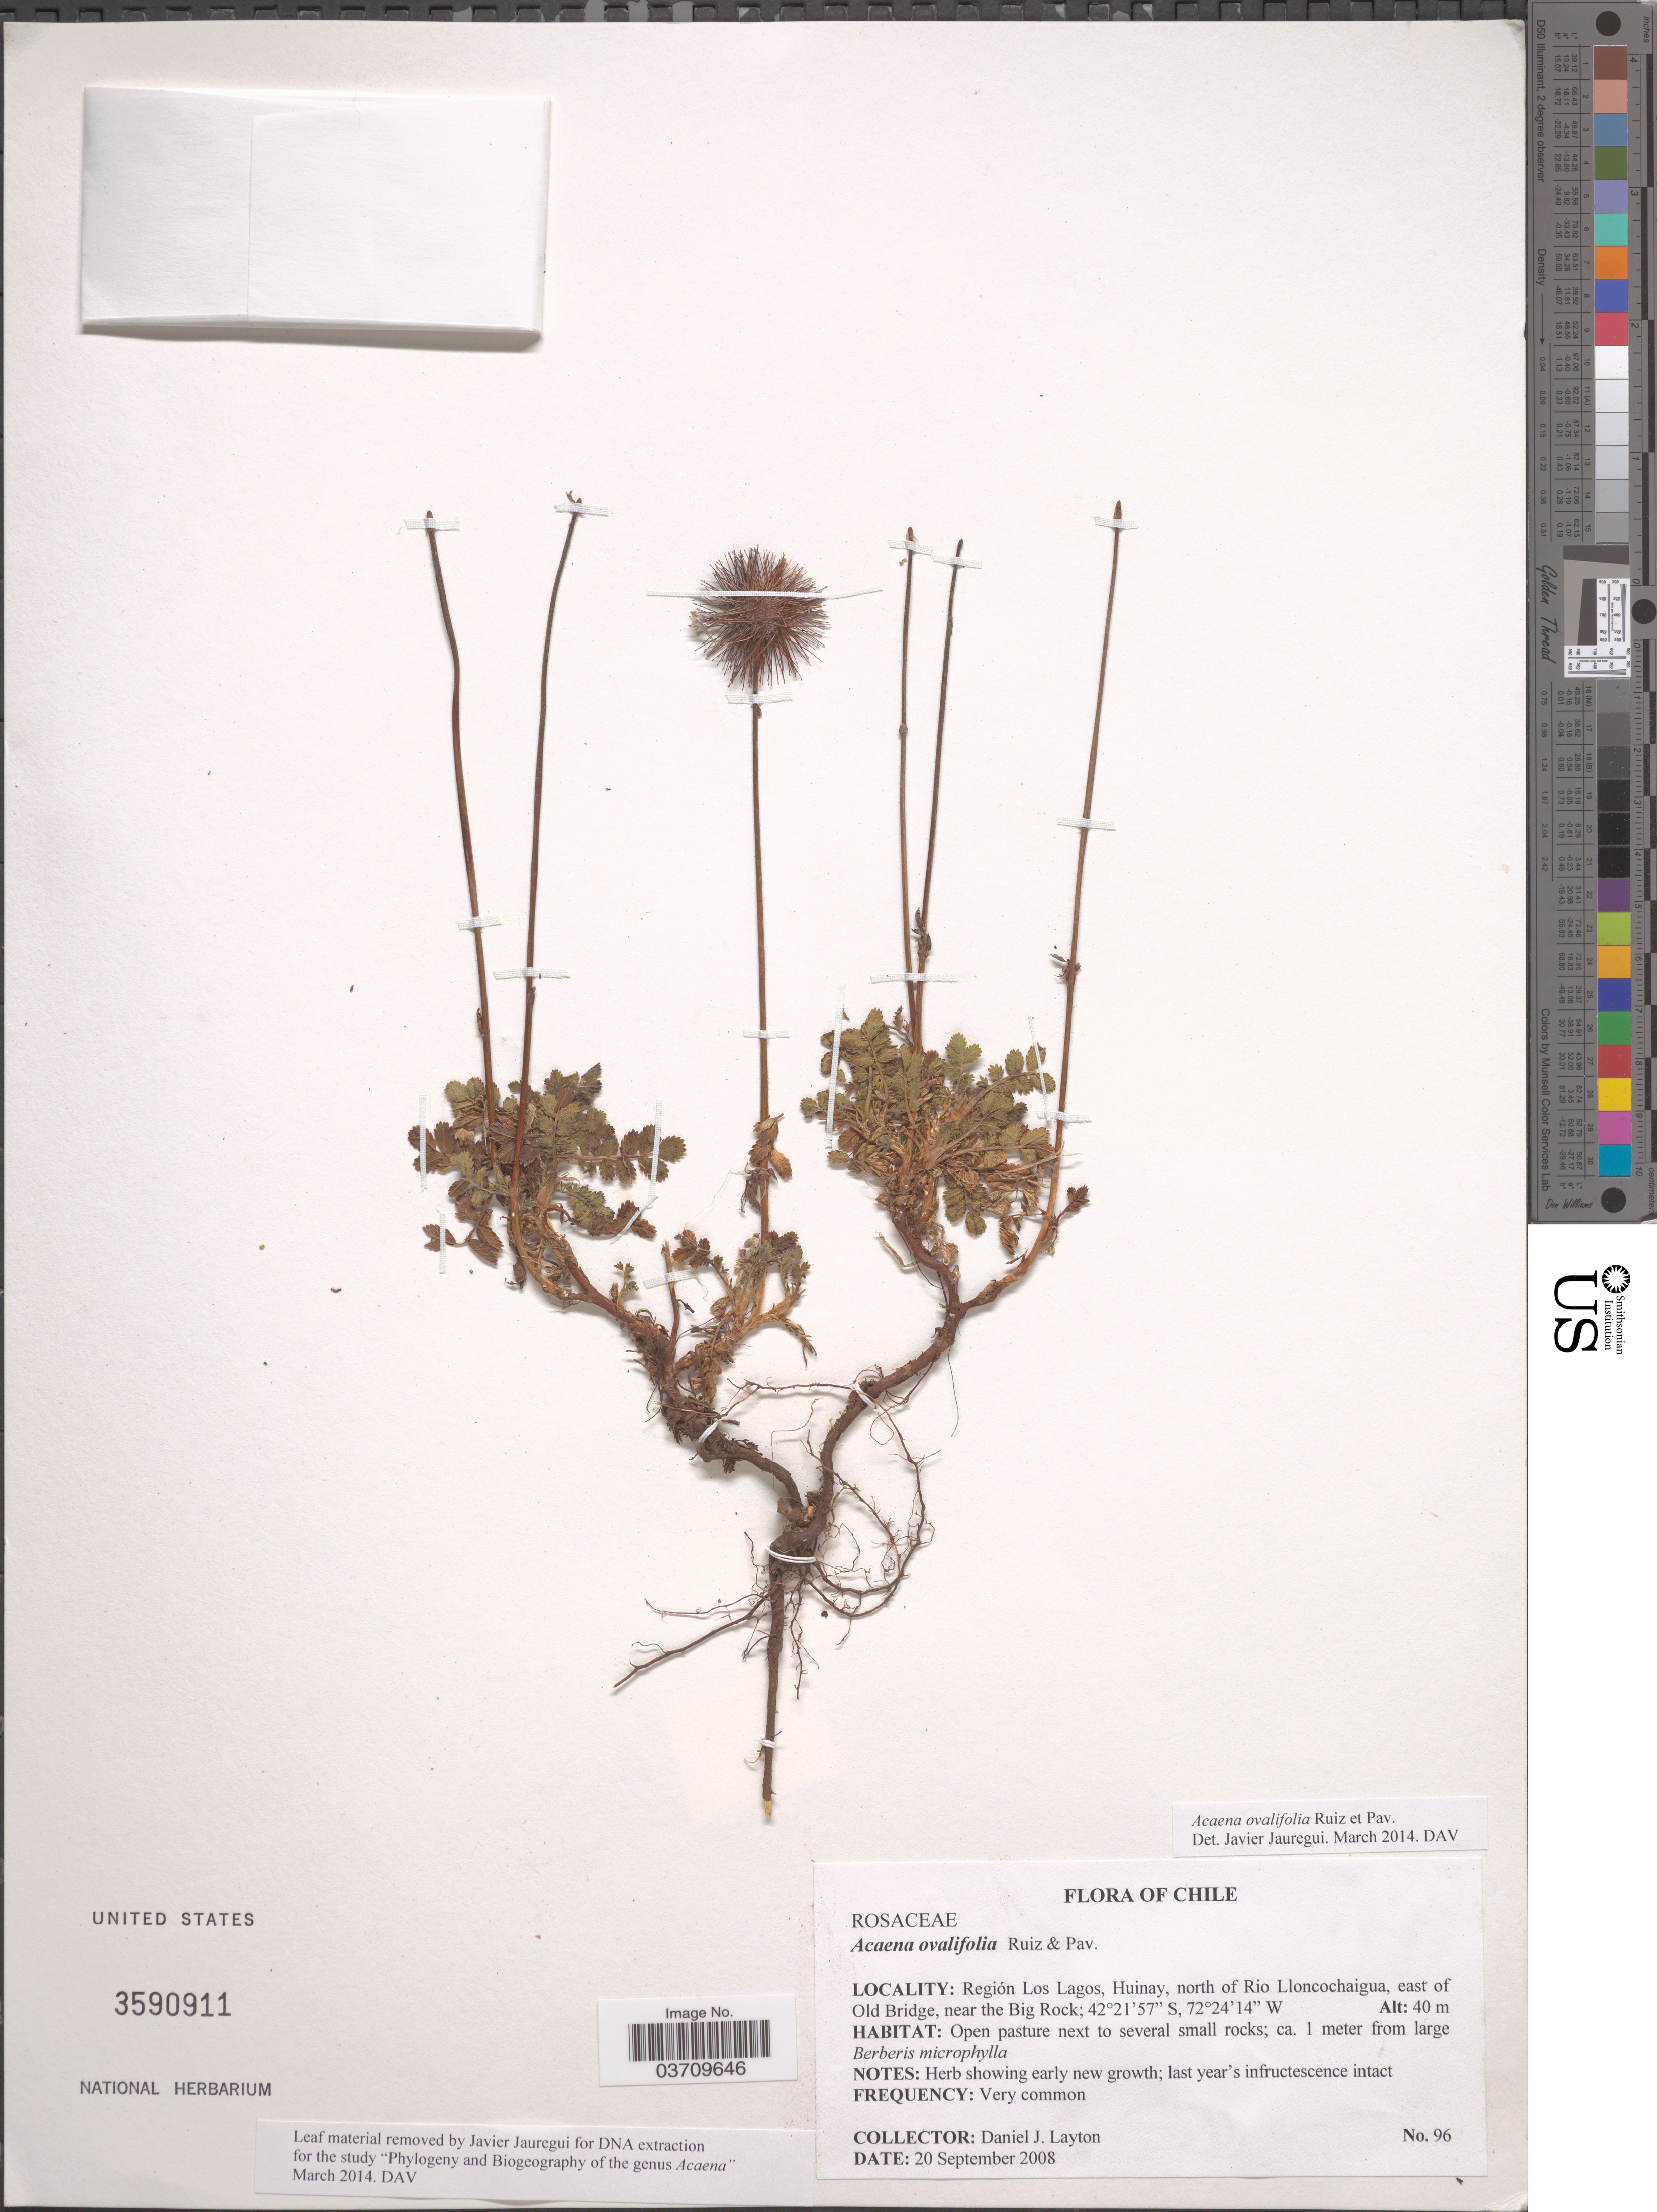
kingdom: Plantae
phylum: Tracheophyta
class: Magnoliopsida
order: Rosales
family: Rosaceae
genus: Acaena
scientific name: Acaena ovalifolia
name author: Ruiz & Pav.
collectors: D. J. Layton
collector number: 96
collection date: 2008-09-20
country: Chile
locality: Región Los Lagos, Huinay, north of Rio Lloncochaigua, east of Old Bridge, near the Big Rock.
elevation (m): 40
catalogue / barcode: US 3590911